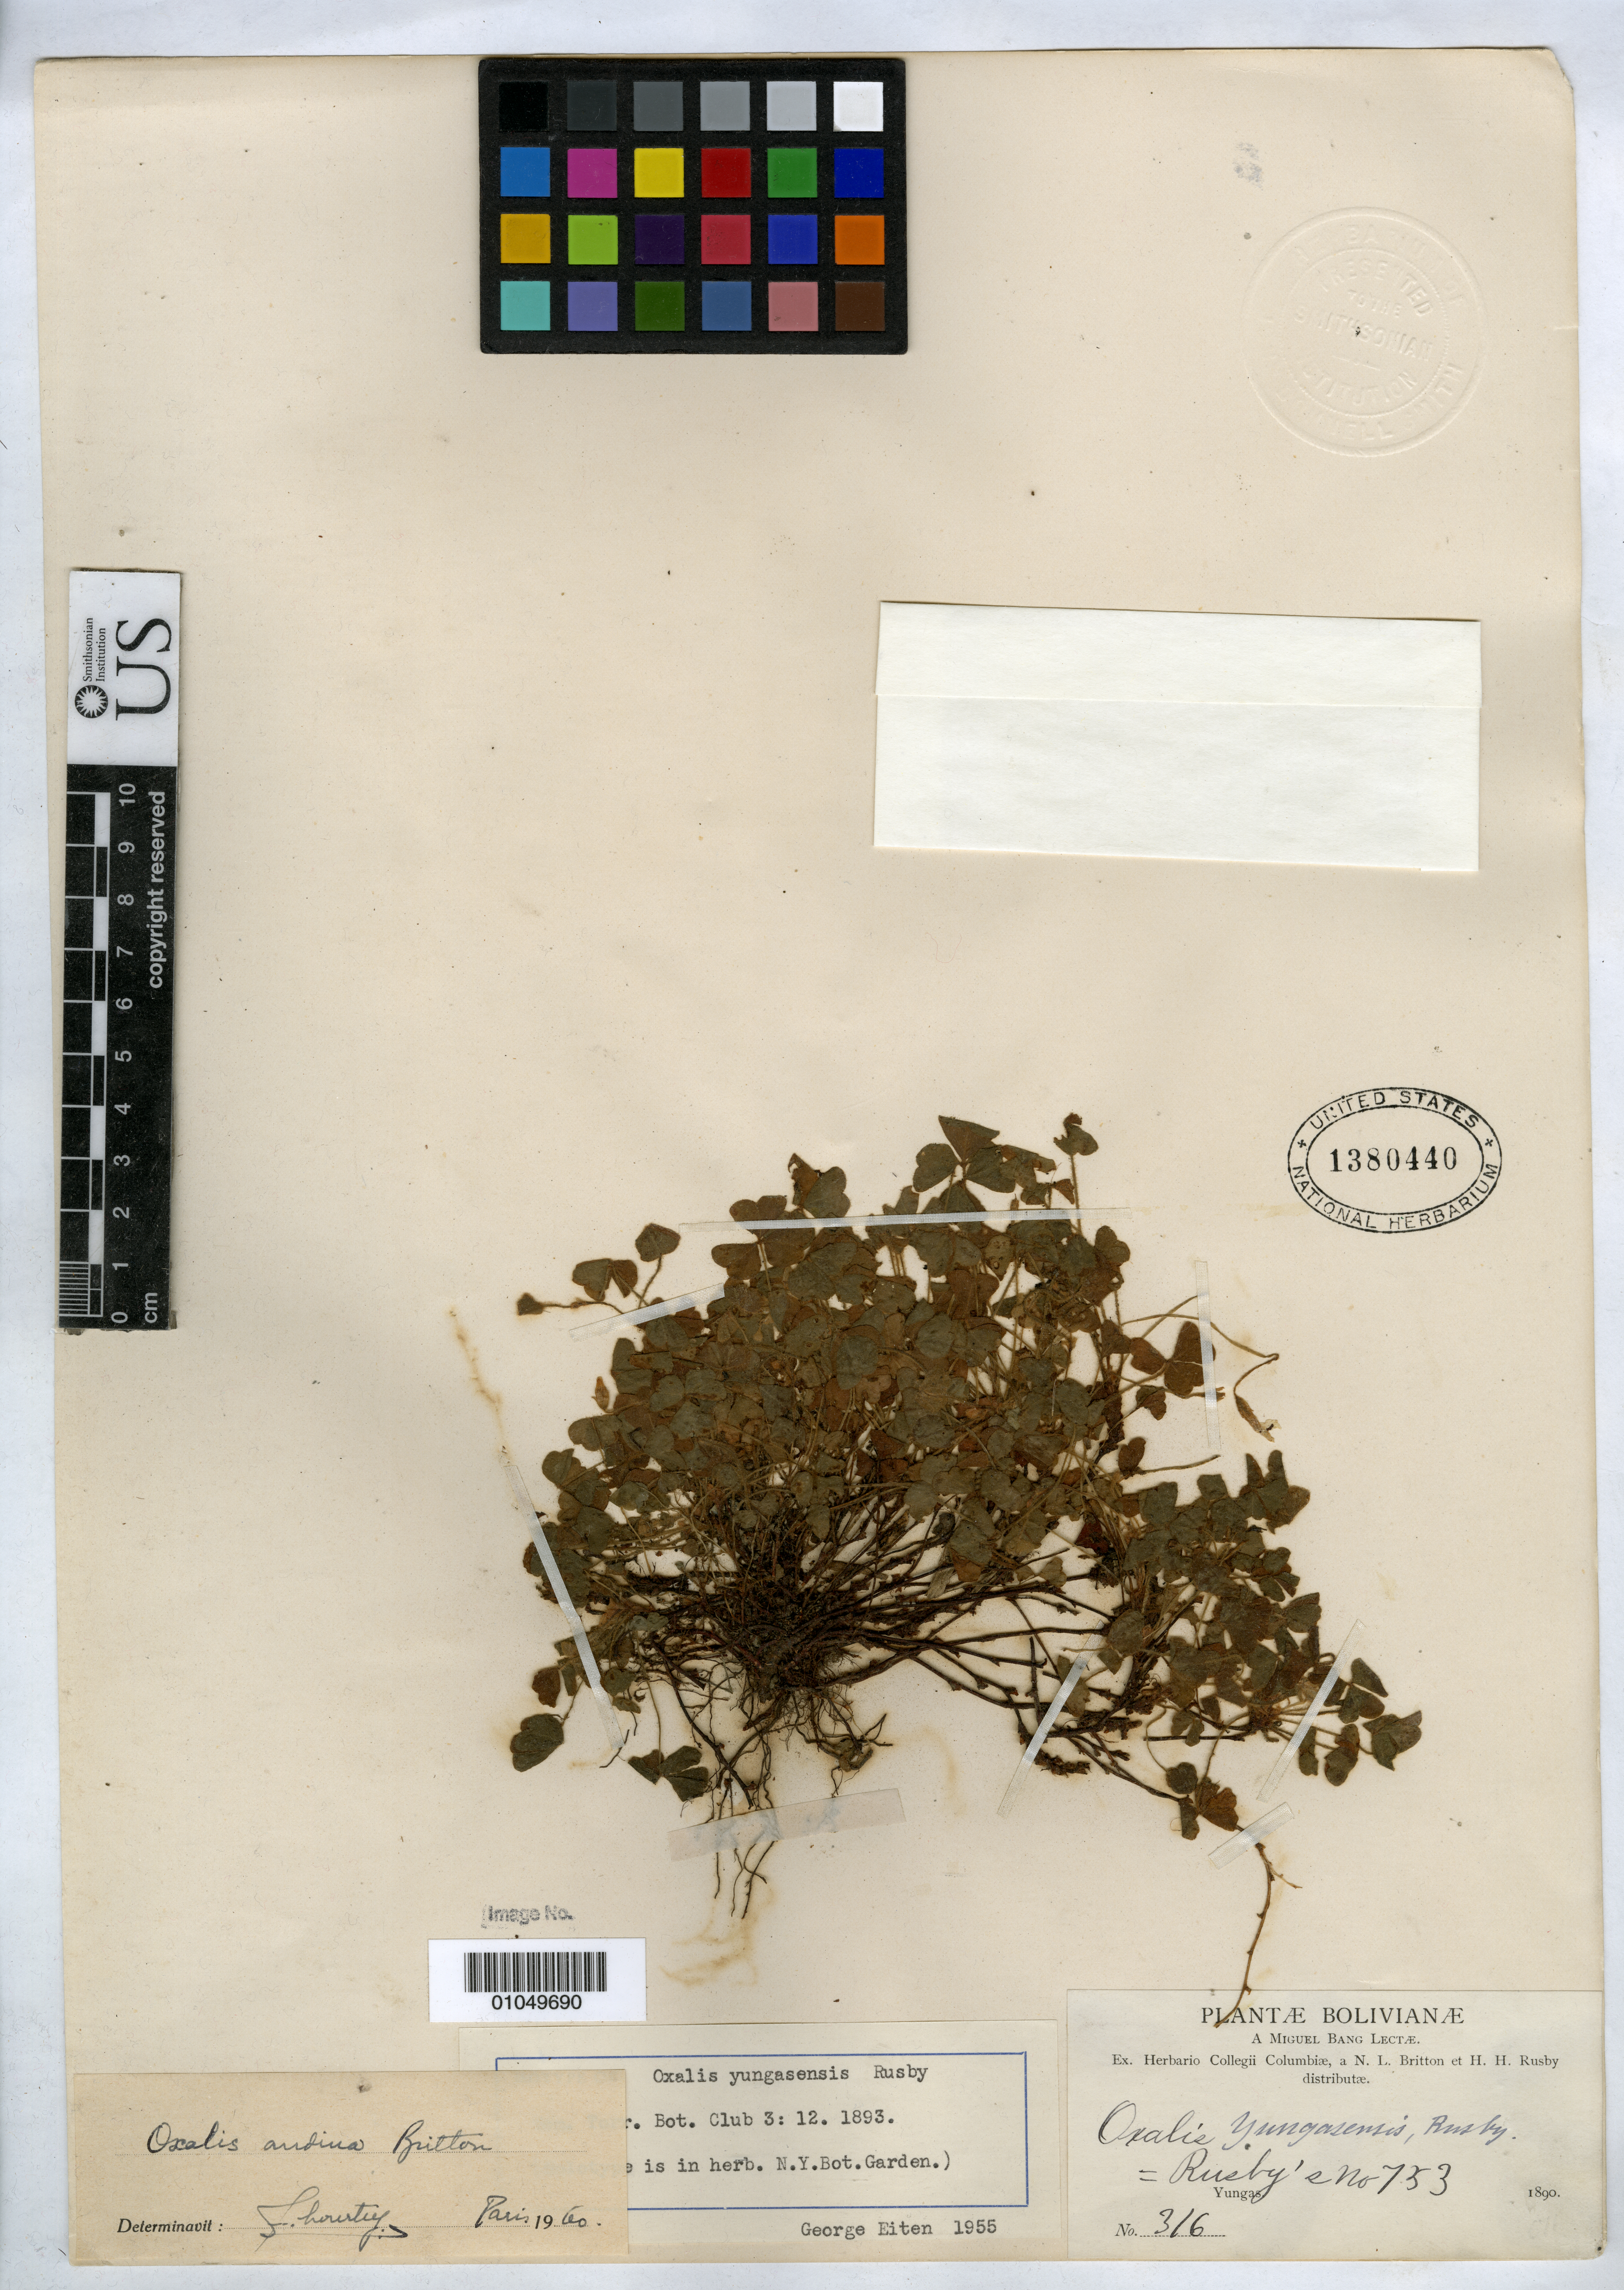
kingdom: Plantae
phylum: Tracheophyta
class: Magnoliopsida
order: Oxalidales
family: Oxalidaceae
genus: Oxalis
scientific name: Oxalis yungasensis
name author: Rusby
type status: Isotype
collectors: M. Bang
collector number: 316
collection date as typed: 1890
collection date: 1890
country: Bolivia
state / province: La Paz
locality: Yungas.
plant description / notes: Specimen ex John Donnell Smith herbarium.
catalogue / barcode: US 1380440